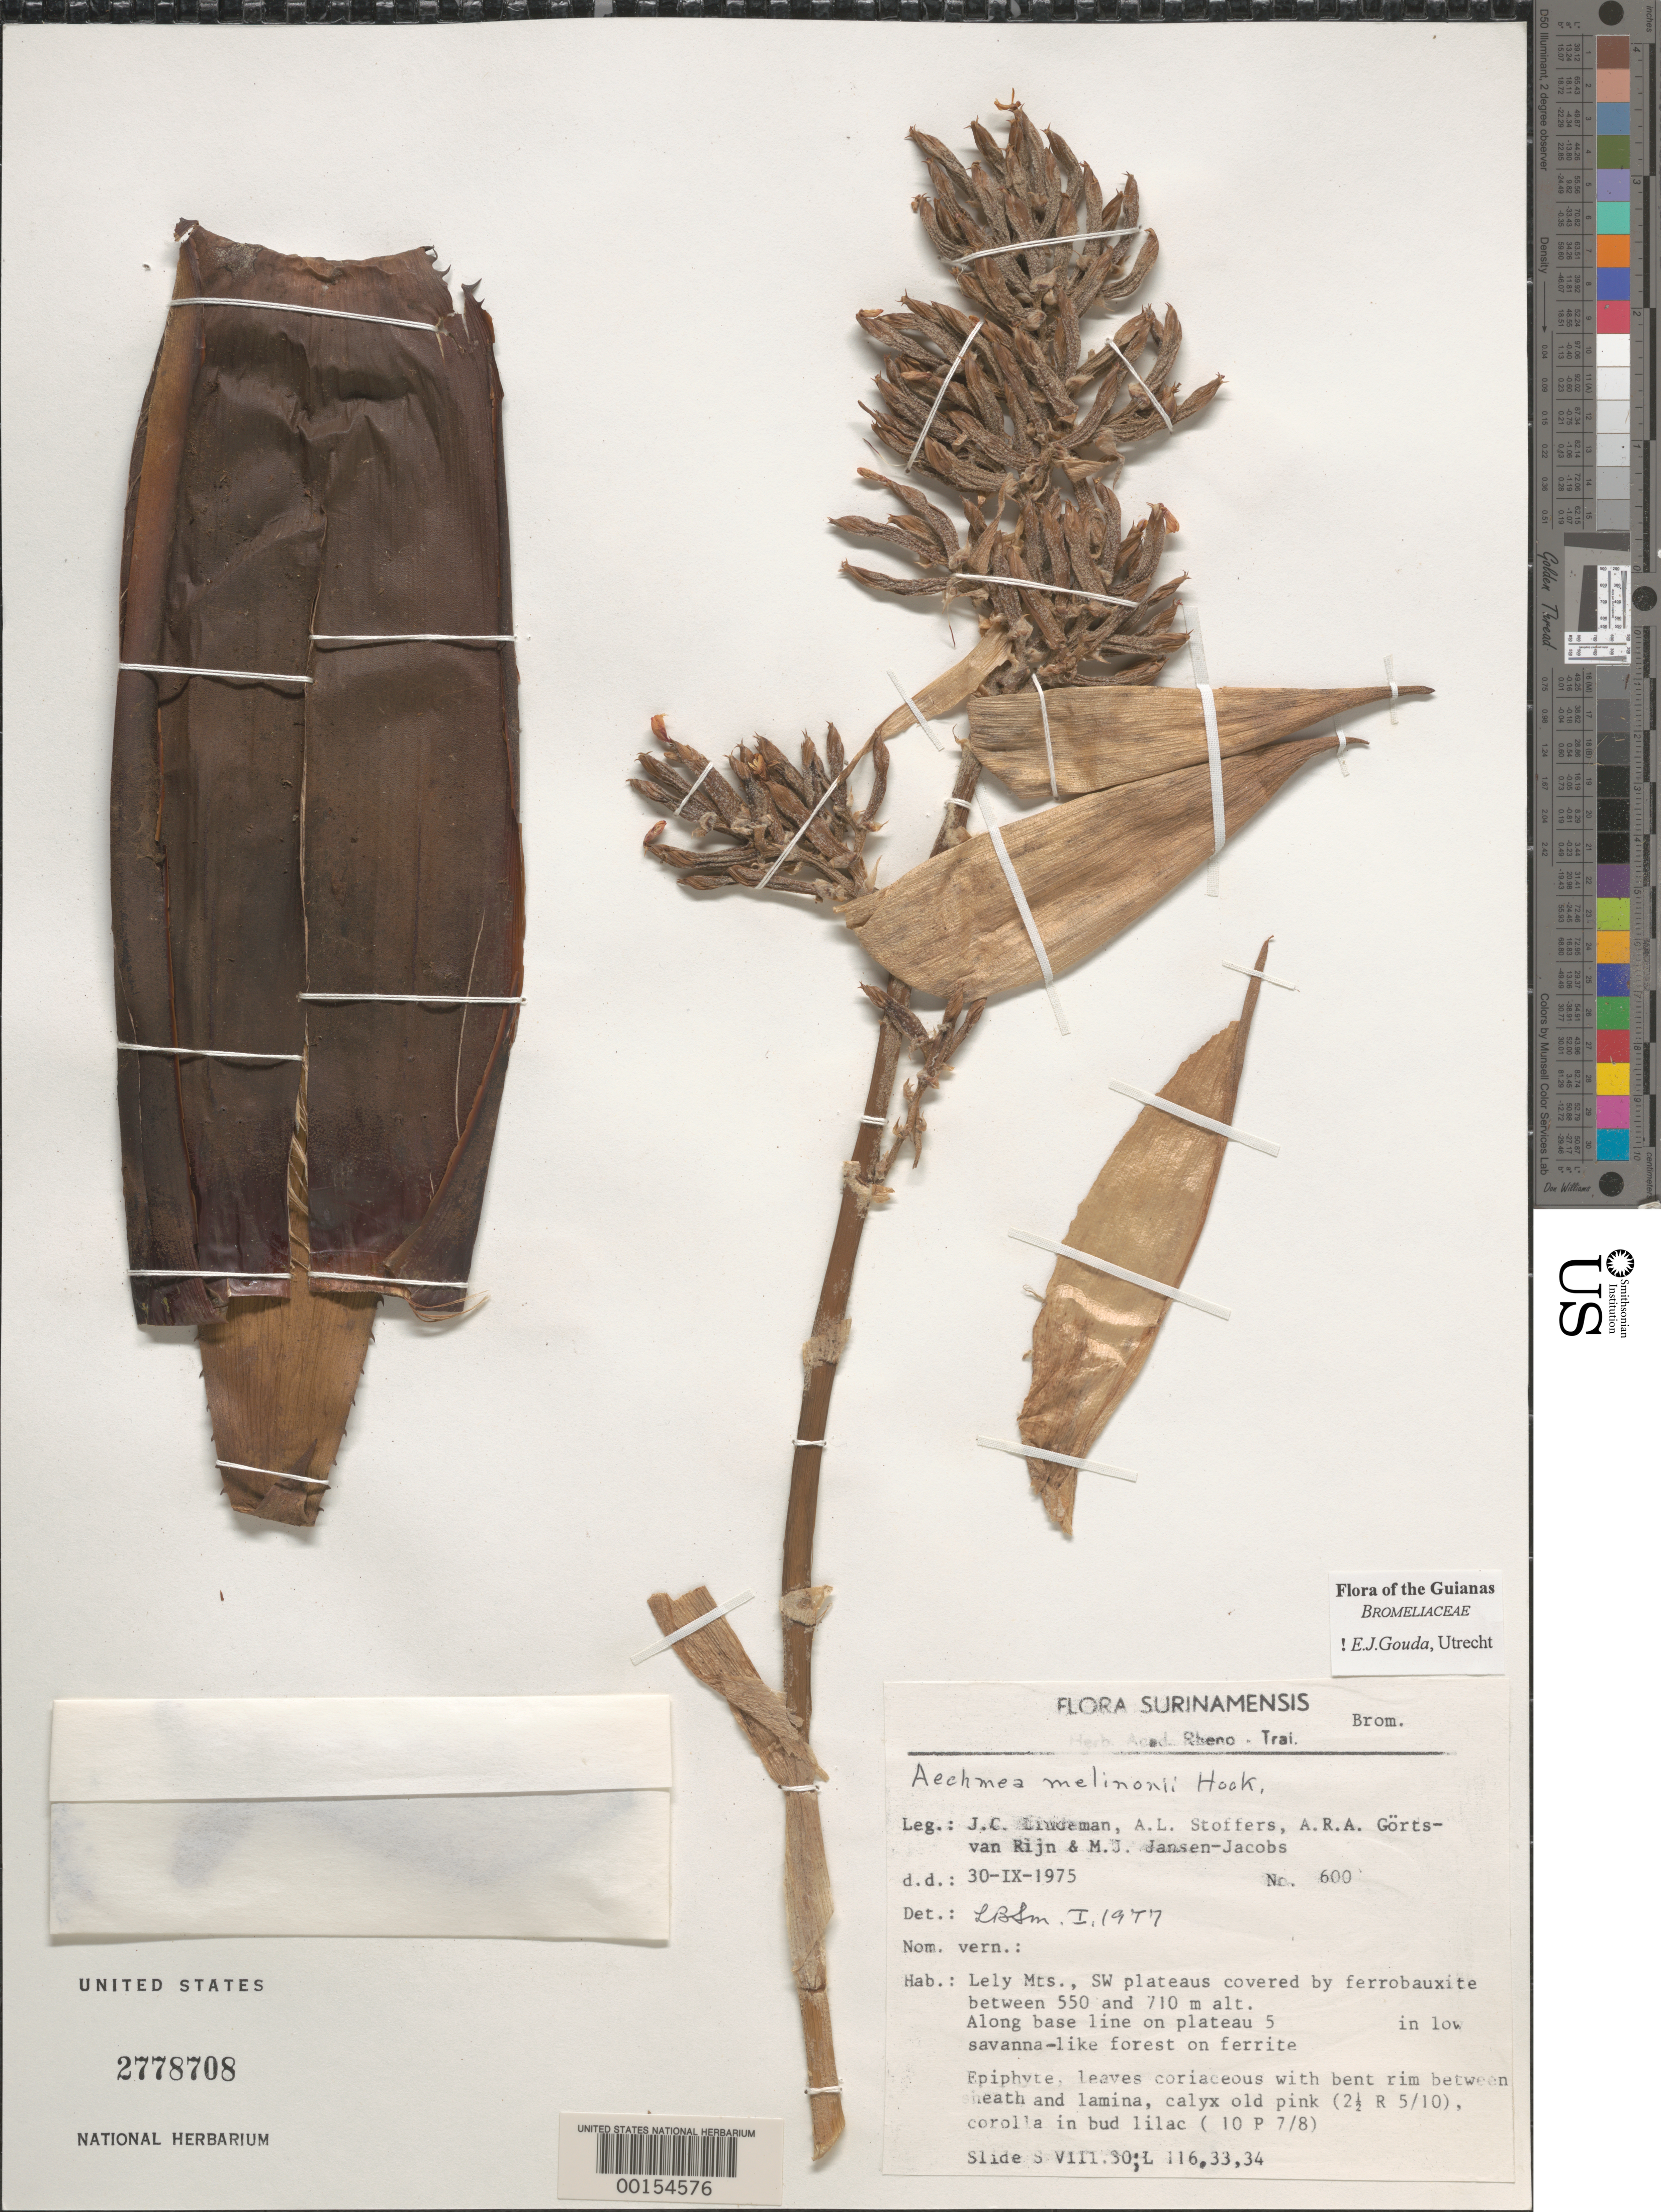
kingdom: Plantae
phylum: Tracheophyta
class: Liliopsida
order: Poales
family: Bromeliaceae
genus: Aechmea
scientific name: Aechmea melinonii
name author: Hook.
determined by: Gouda, E. J.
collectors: J. C. Lindeman, A. Stoffers, A. .R. A. Görts-van Rijn & M. J. Jansen-Jacobs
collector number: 75 600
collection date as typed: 30-Sep-75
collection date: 1975-09-30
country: Suriname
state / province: Marowijne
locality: Lely Mts., SW plateaus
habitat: Savanna like forest on ferrite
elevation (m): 550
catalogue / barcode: US 2778708